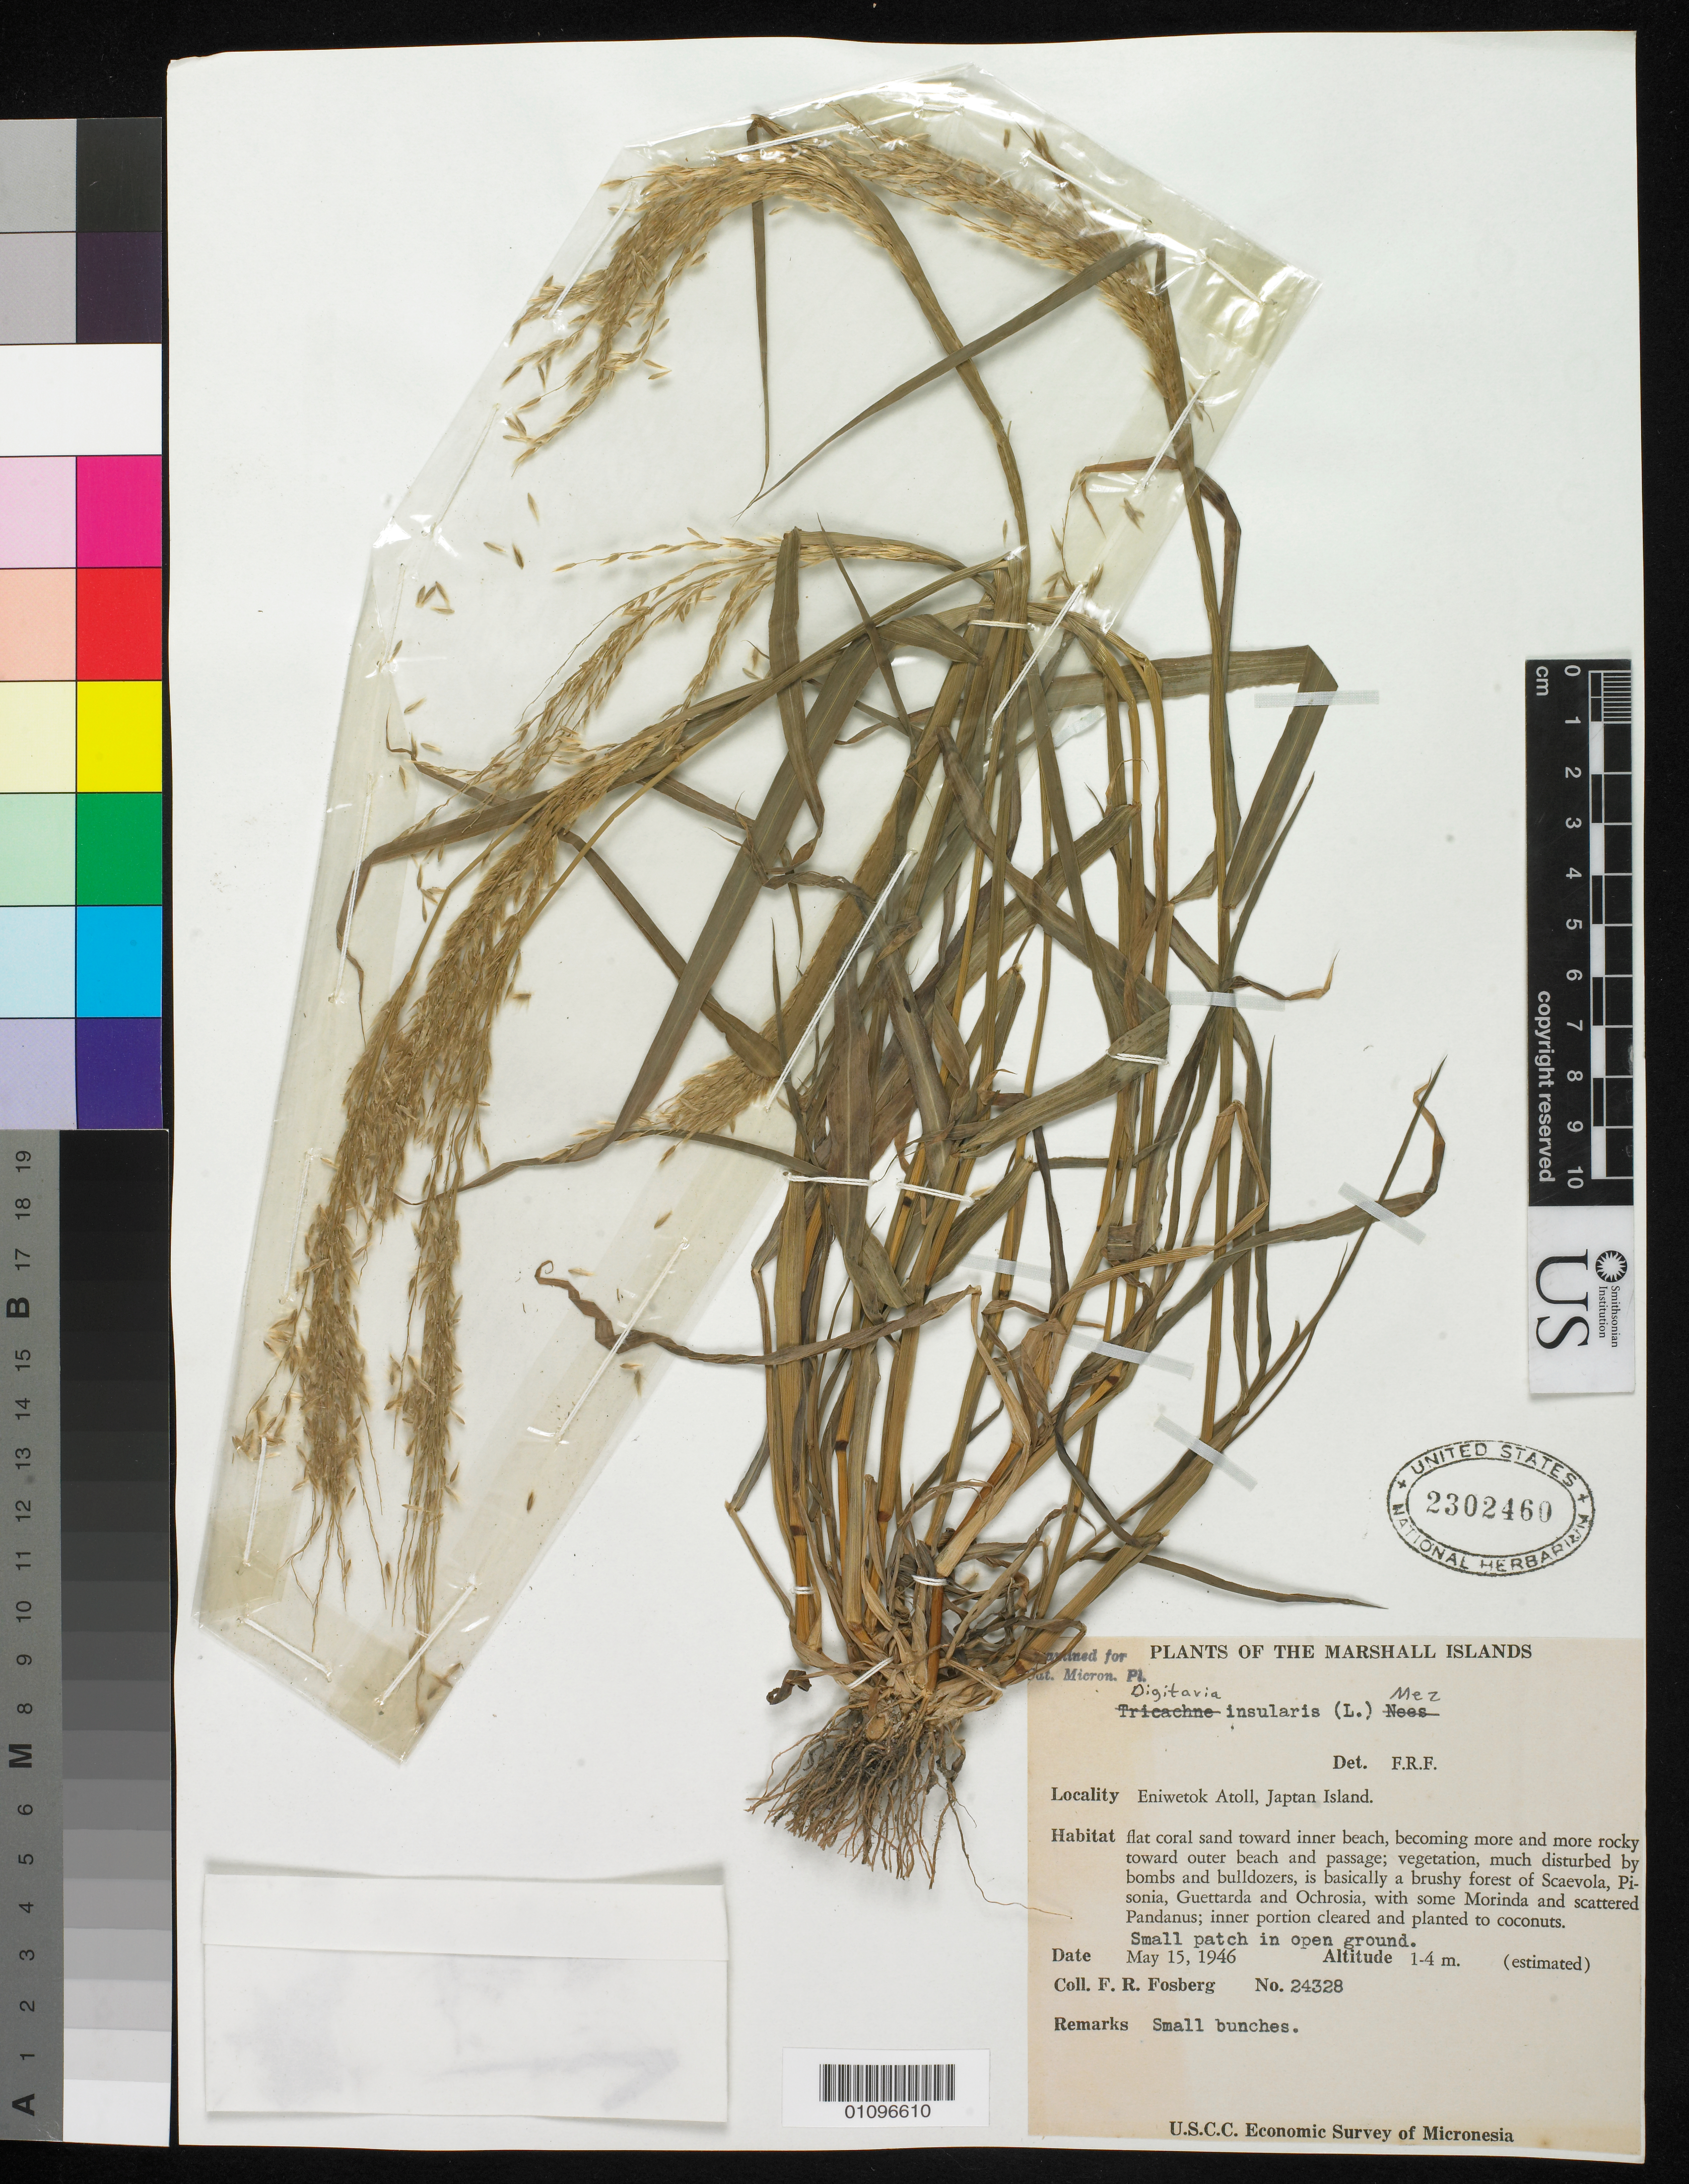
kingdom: Plantae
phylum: Tracheophyta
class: Liliopsida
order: Poales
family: Poaceae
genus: Digitaria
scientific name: Digitaria insularis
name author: (L.) Fedde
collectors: F. R. Fosberg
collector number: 24328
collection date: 1946-05-15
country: Marshall Islands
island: Enewetak [Eniwetok] Atoll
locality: Japtan Islet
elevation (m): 1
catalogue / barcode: US 2302460